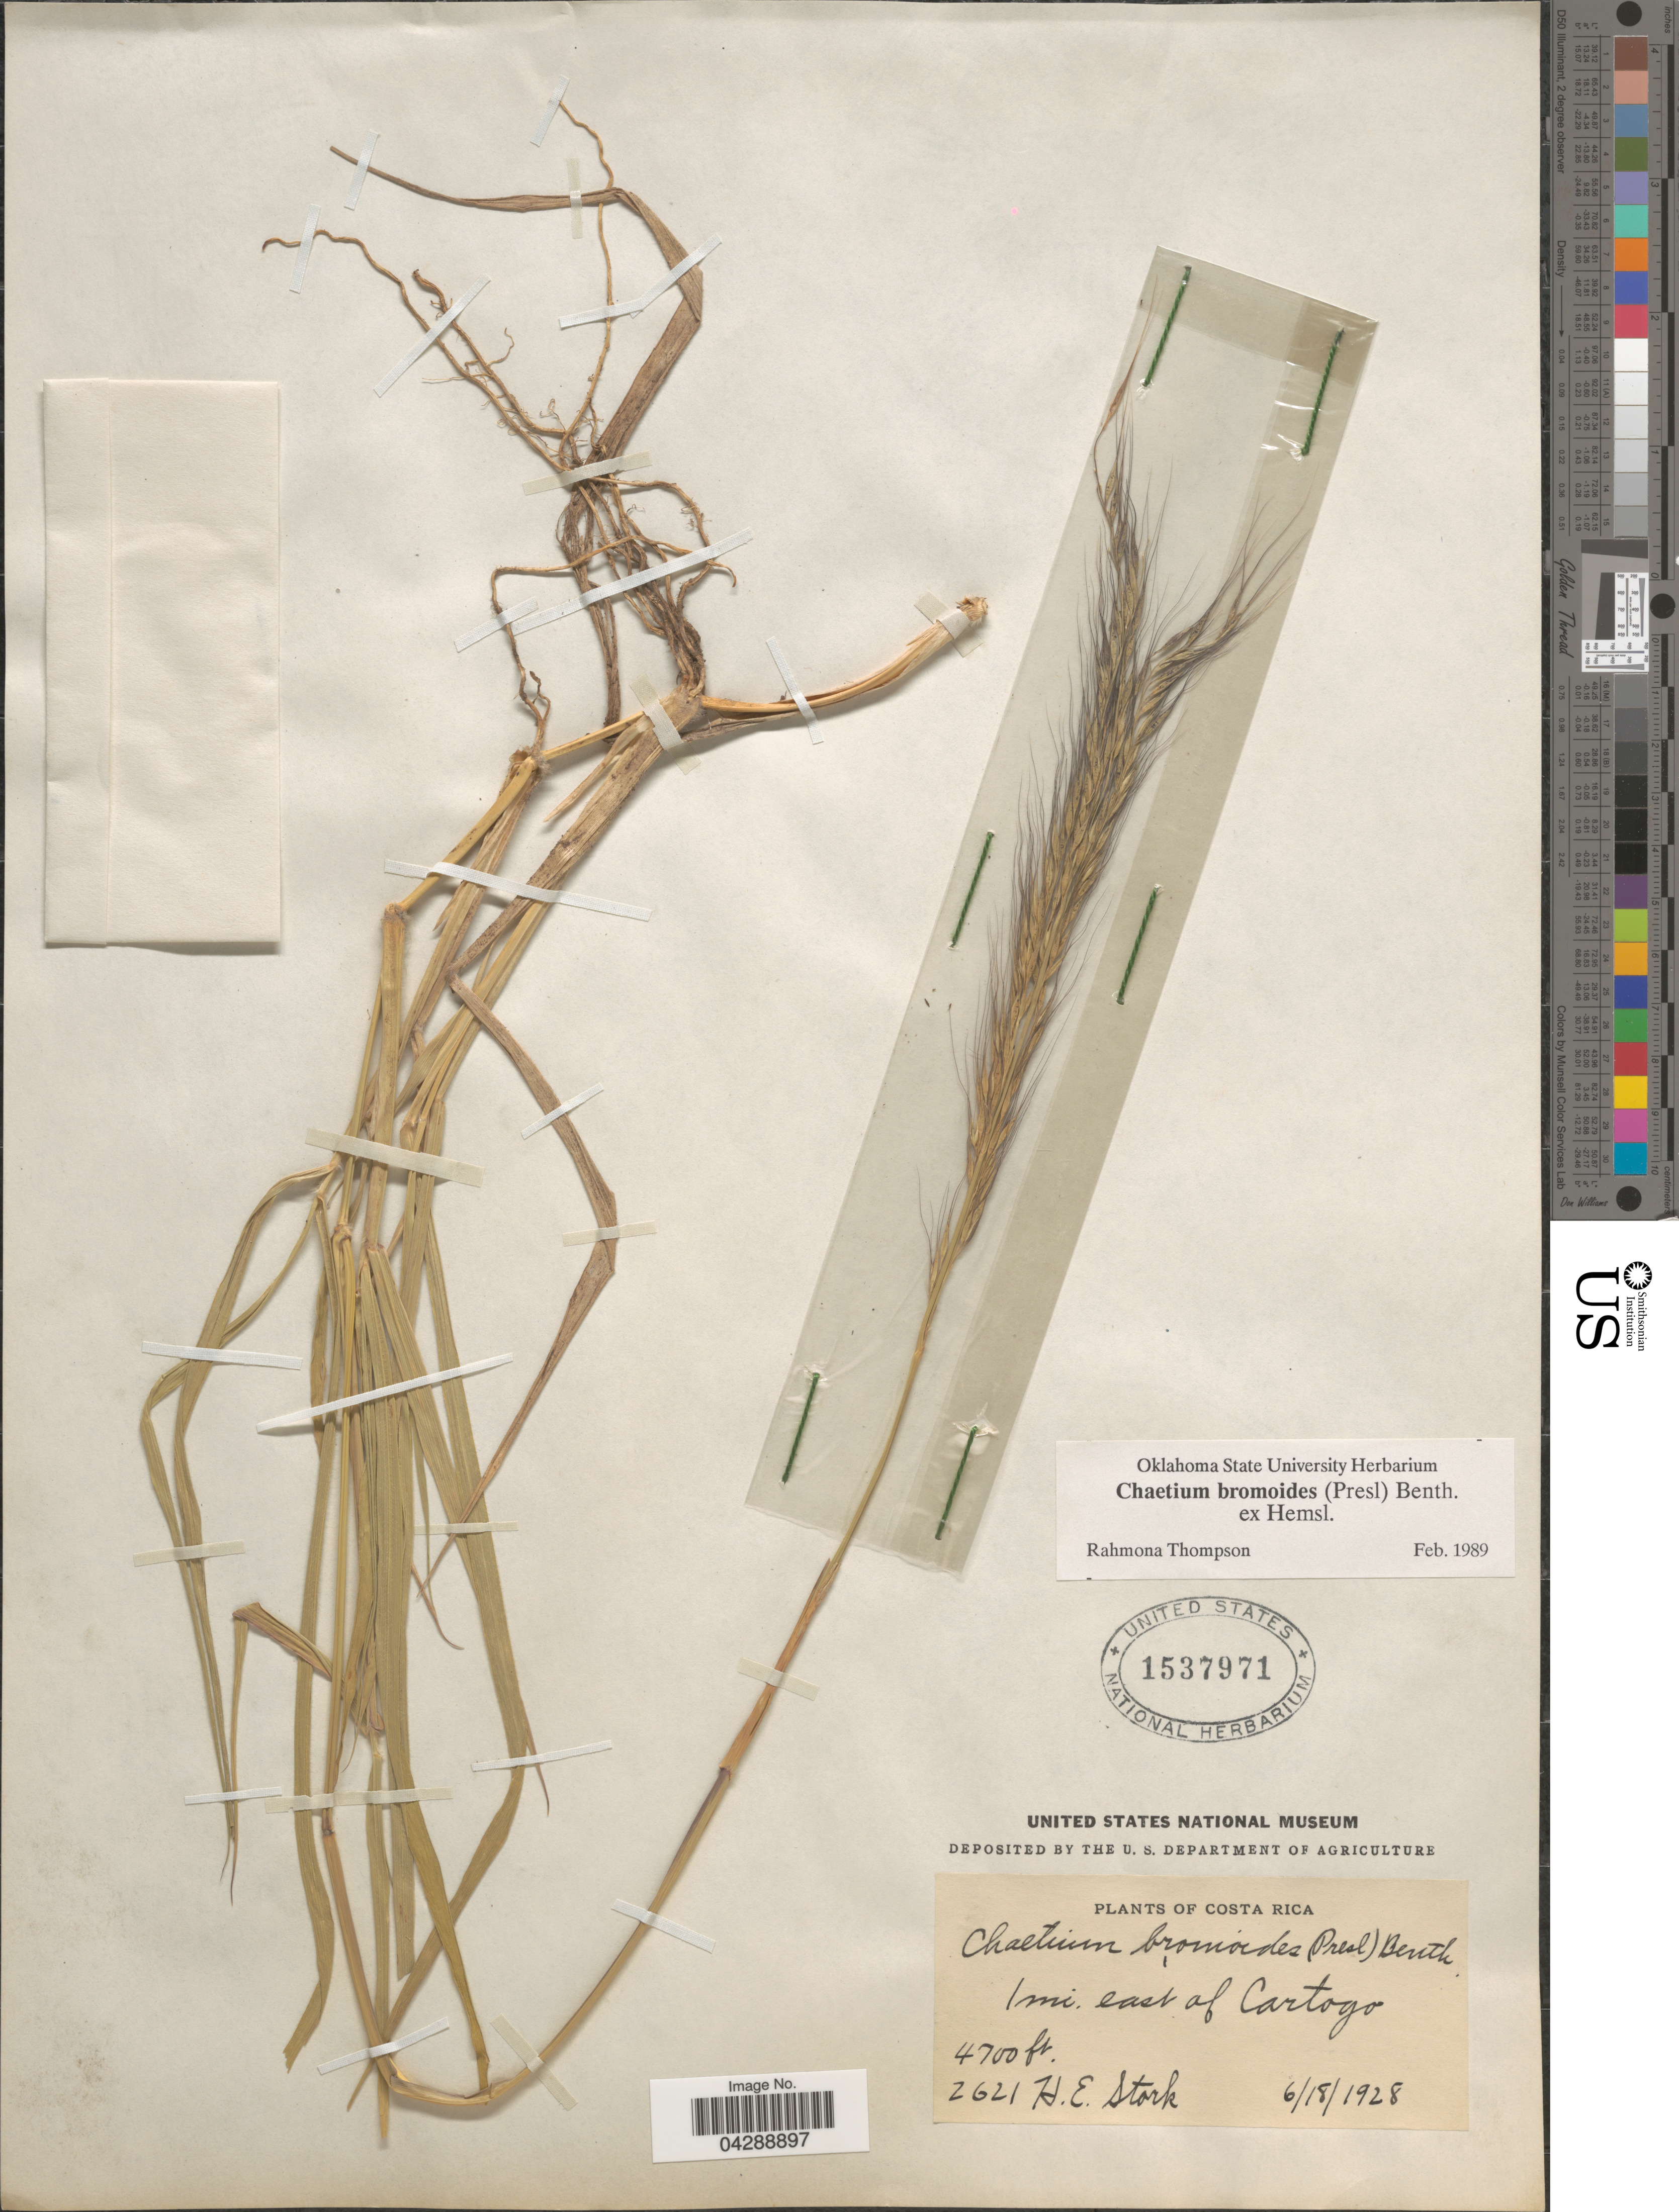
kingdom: Plantae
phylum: Tracheophyta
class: Liliopsida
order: Poales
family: Poaceae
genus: Chaetium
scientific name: Chaetium bromoides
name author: (J. Presl) Benth. ex Hemsl.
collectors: H. E. Stork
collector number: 2621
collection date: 1928-06-18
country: Costa Rica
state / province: Cartago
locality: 1 mi. east of Cartago.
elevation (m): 1433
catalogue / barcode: US 1537971